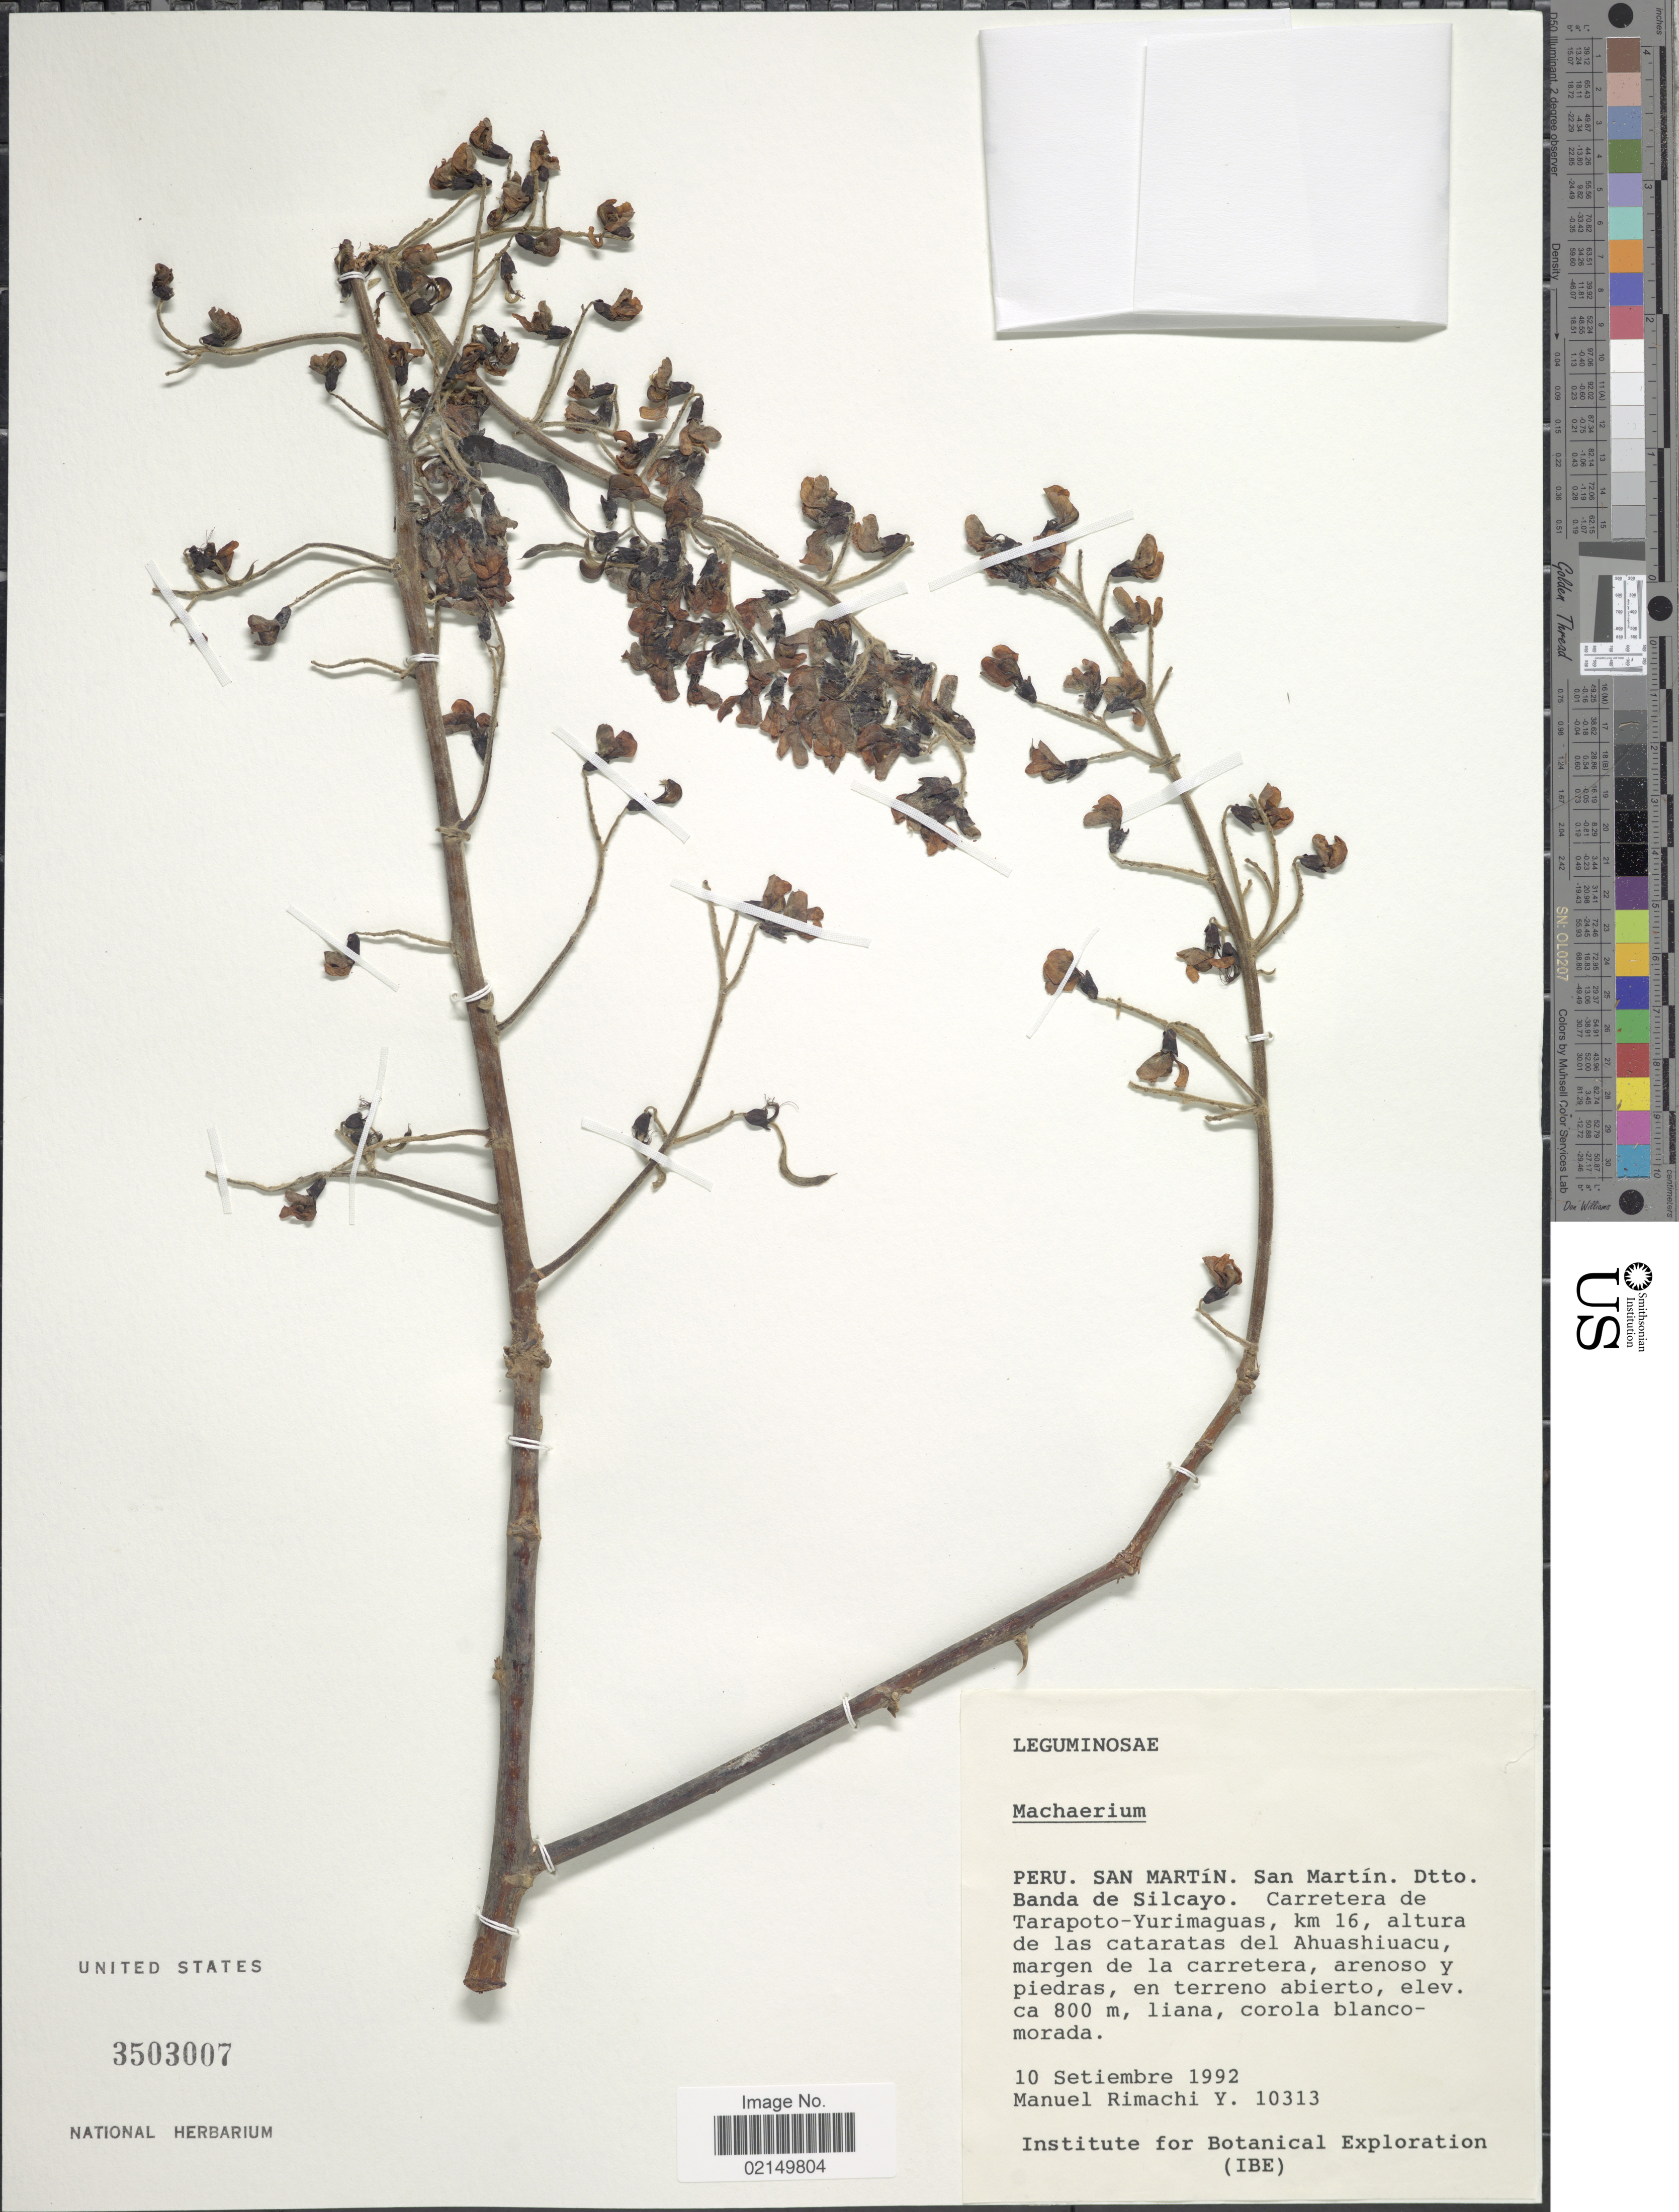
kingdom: Plantae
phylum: Tracheophyta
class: Magnoliopsida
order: Fabales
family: Fabaceae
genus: Machaerium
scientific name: Machaerium sp.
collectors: M. Rimachi Y.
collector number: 10313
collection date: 1992-09-10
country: Peru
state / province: San Martín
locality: Peru. San Martin. San Martin. Dtto. Banda de Silcayo. Carretera de Tarapoto-Yurimaguas, km 16, altura de las cataratas del Ahuashiuacu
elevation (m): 800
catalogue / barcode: US 3503007